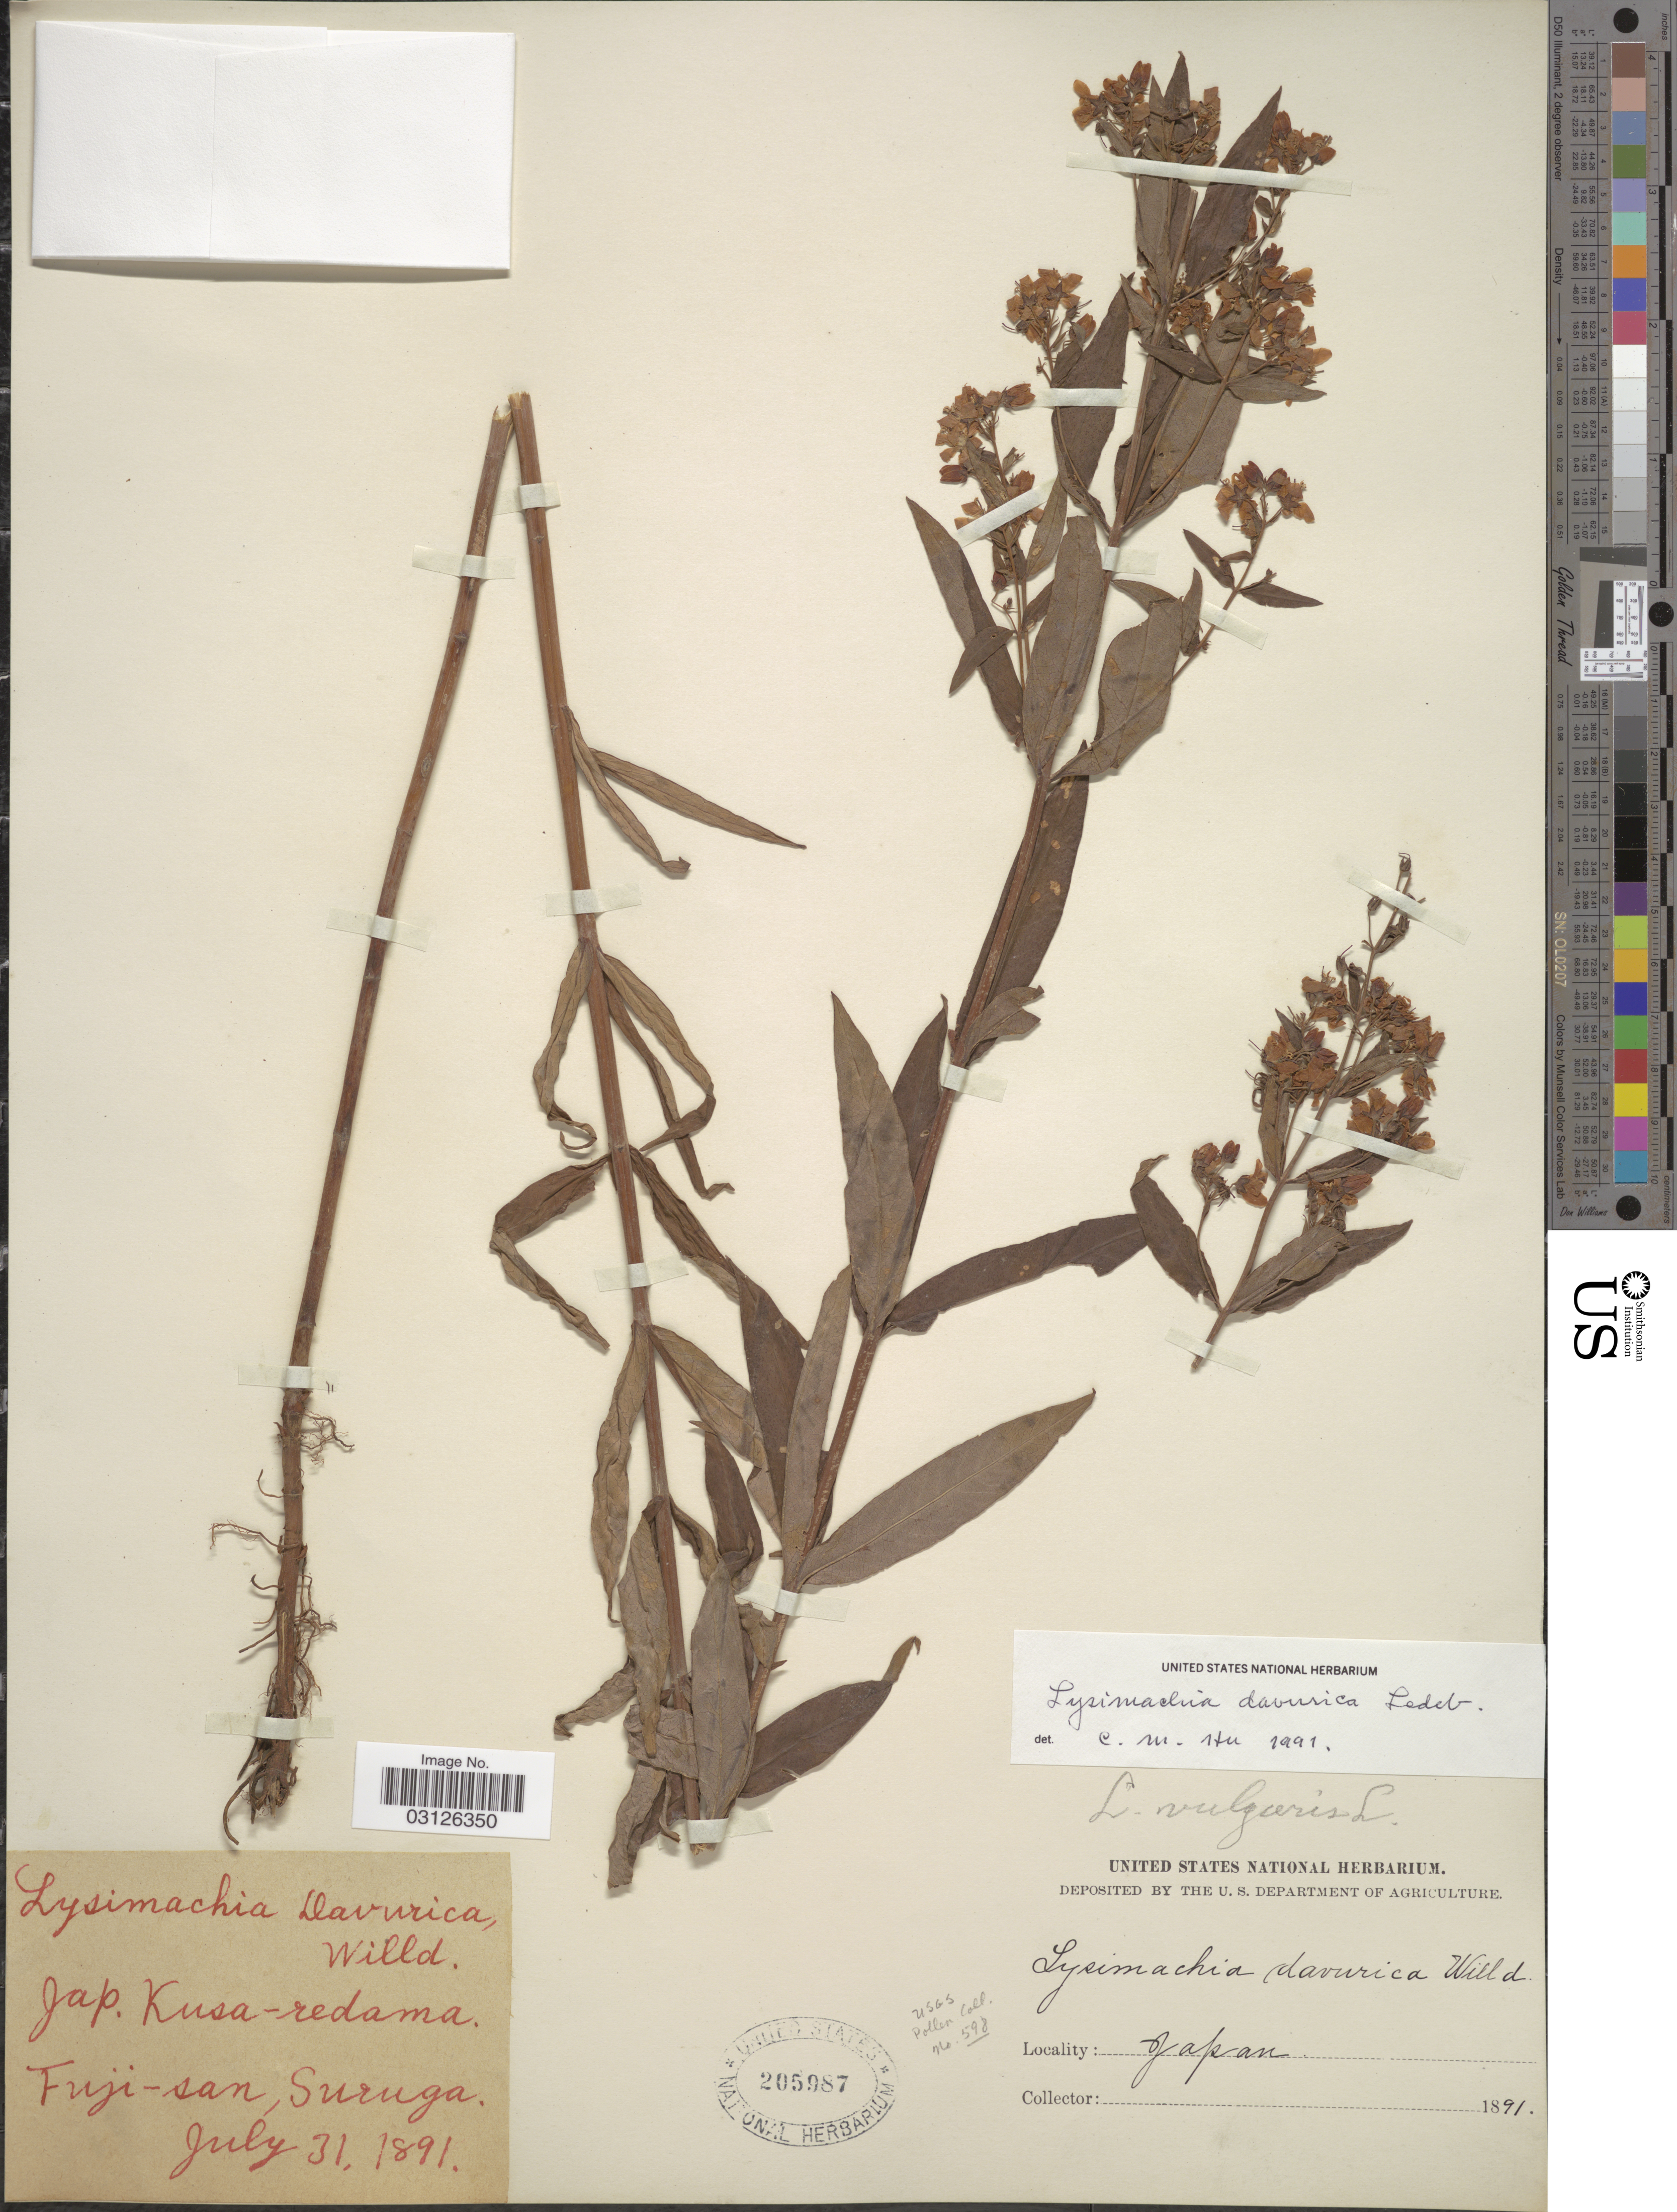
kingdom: Plantae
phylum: Tracheophyta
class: Magnoliopsida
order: Ericales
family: Primulaceae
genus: Lysimachia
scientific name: Lysimachia davurica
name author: Ledeb.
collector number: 598?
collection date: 1891-07-31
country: Japan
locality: Fuji-san, Suruga.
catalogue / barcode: US 205987